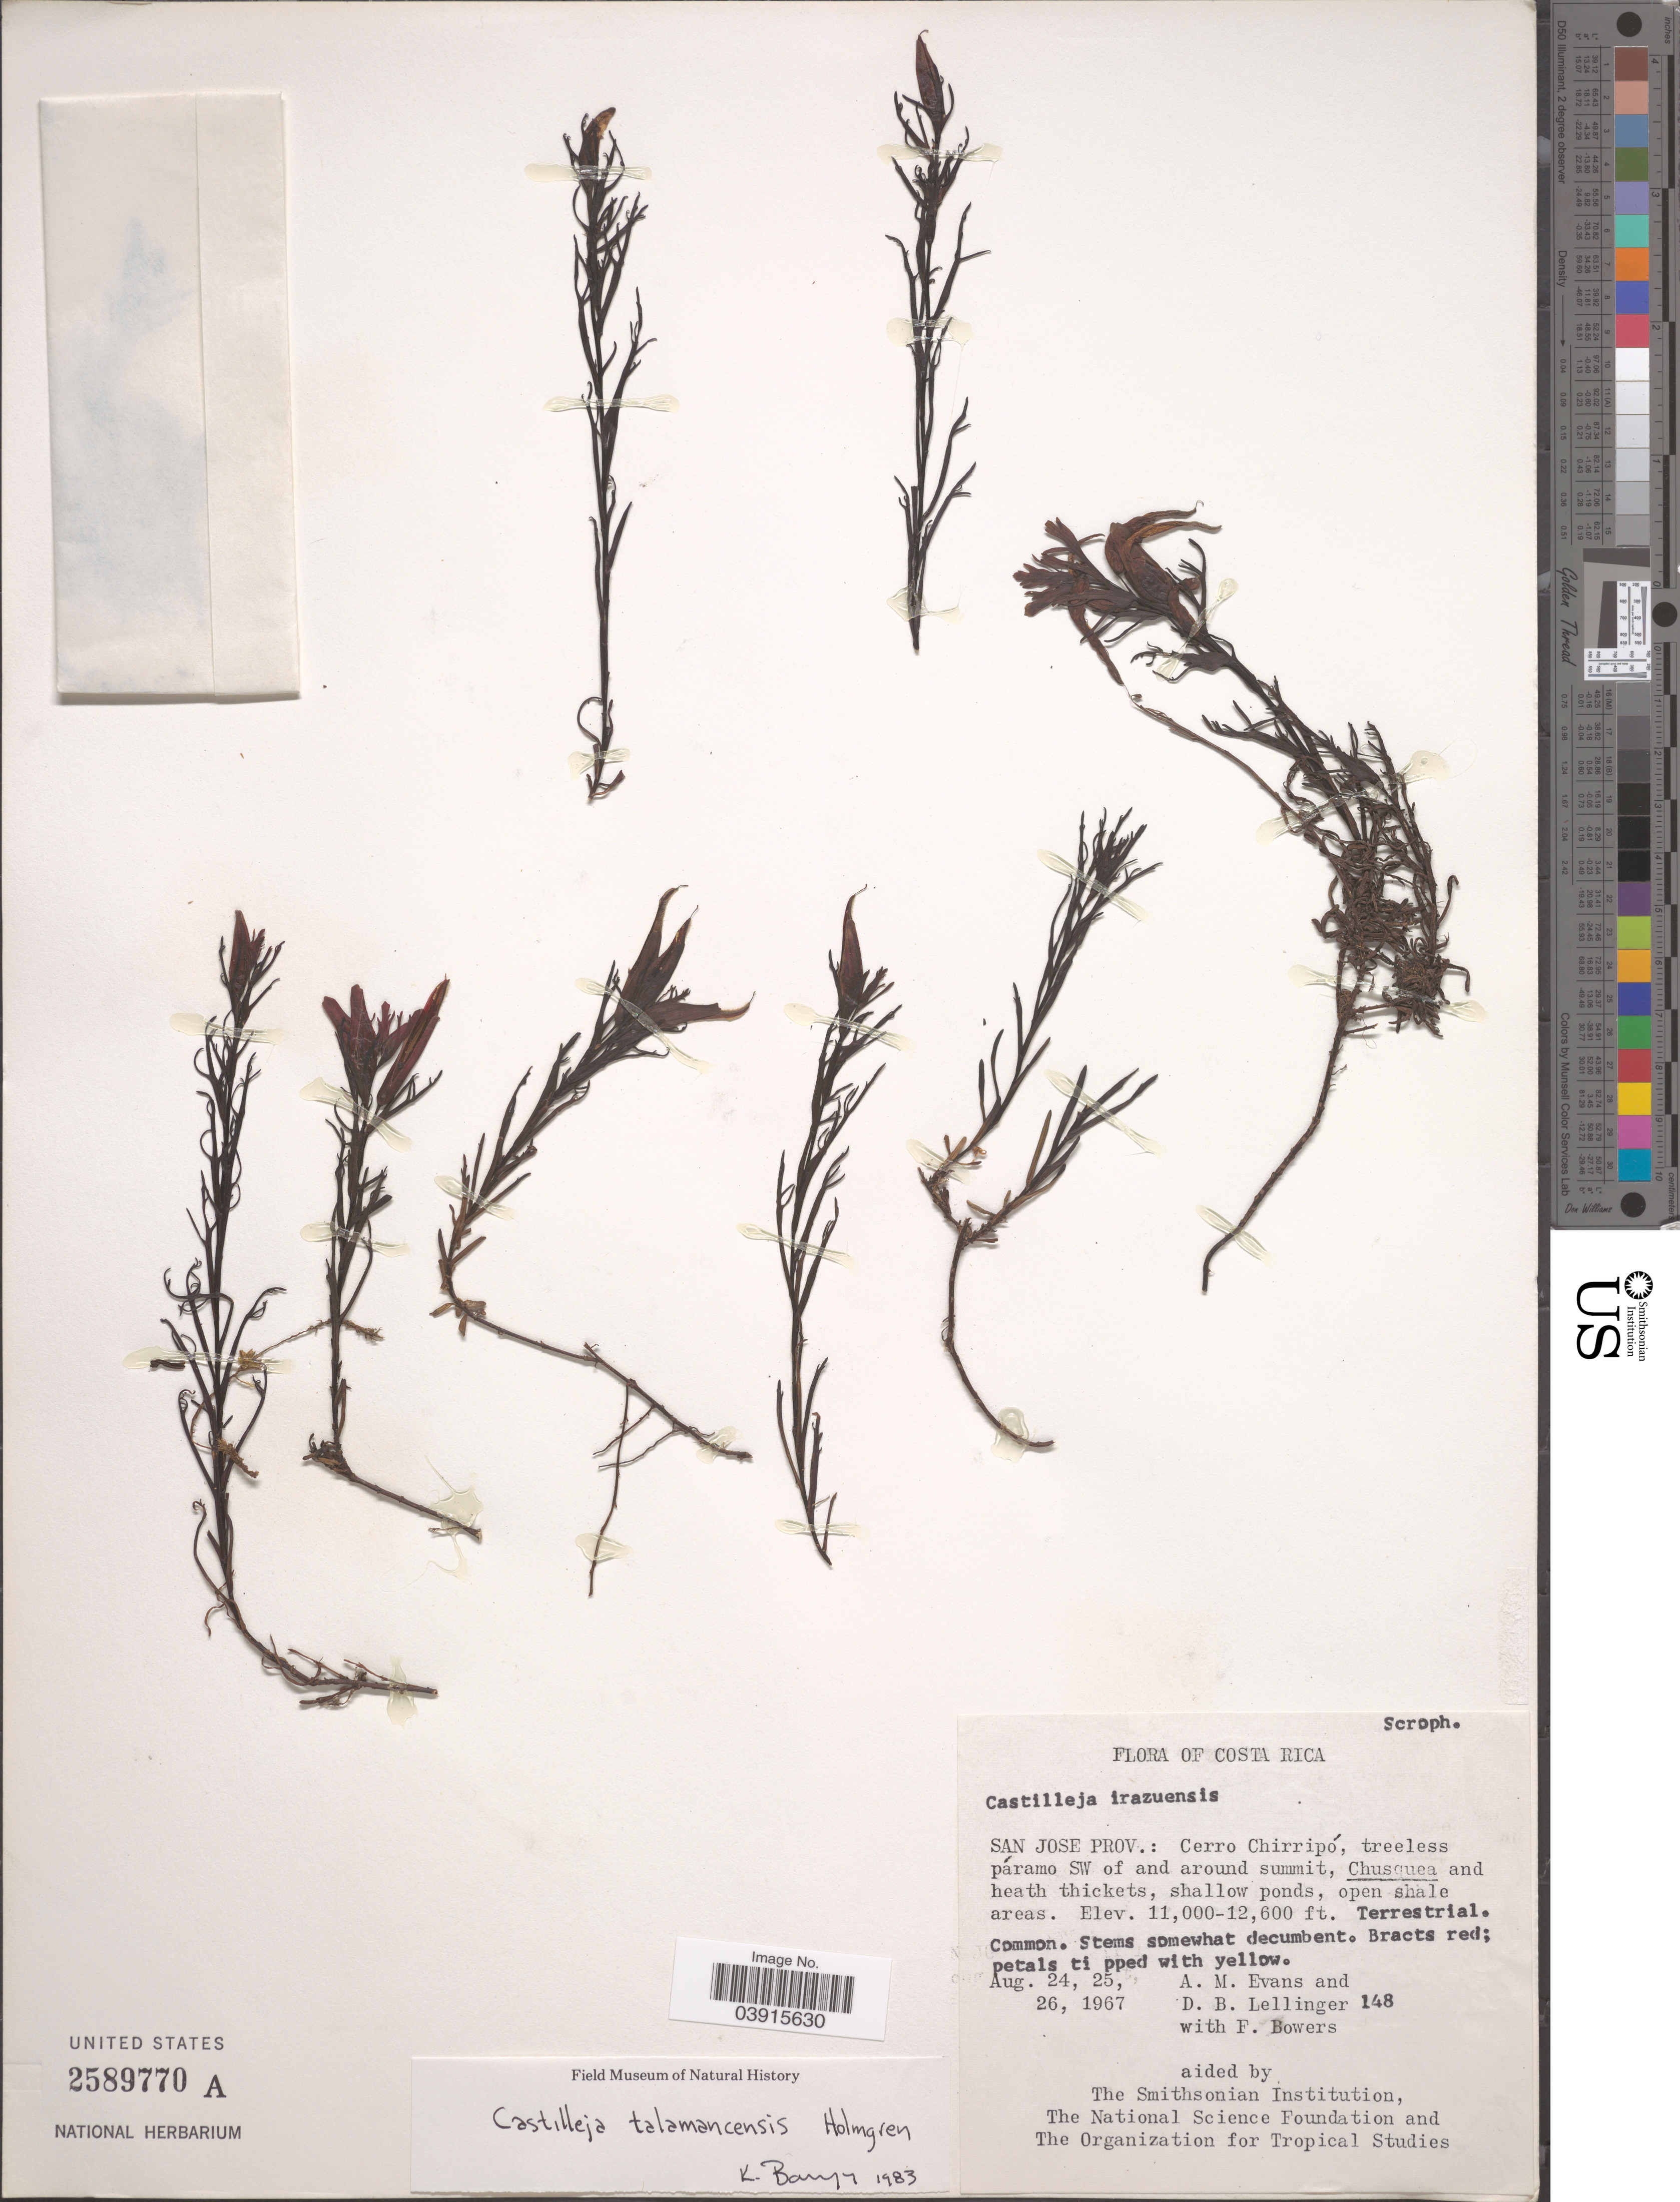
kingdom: Plantae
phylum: Tracheophyta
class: Magnoliopsida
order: Lamiales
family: Orobanchaceae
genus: Castilleja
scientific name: Castilleja talamancensis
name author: N.H. Holmgren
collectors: A. M. Evans, D. B. Lellinger & F. Bowers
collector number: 148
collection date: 1967-08-24/1967-08-26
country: Costa Rica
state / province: San José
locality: Cerro Chirripó, treeless páramo SW of and around summit.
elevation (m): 3353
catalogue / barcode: US 2589770A